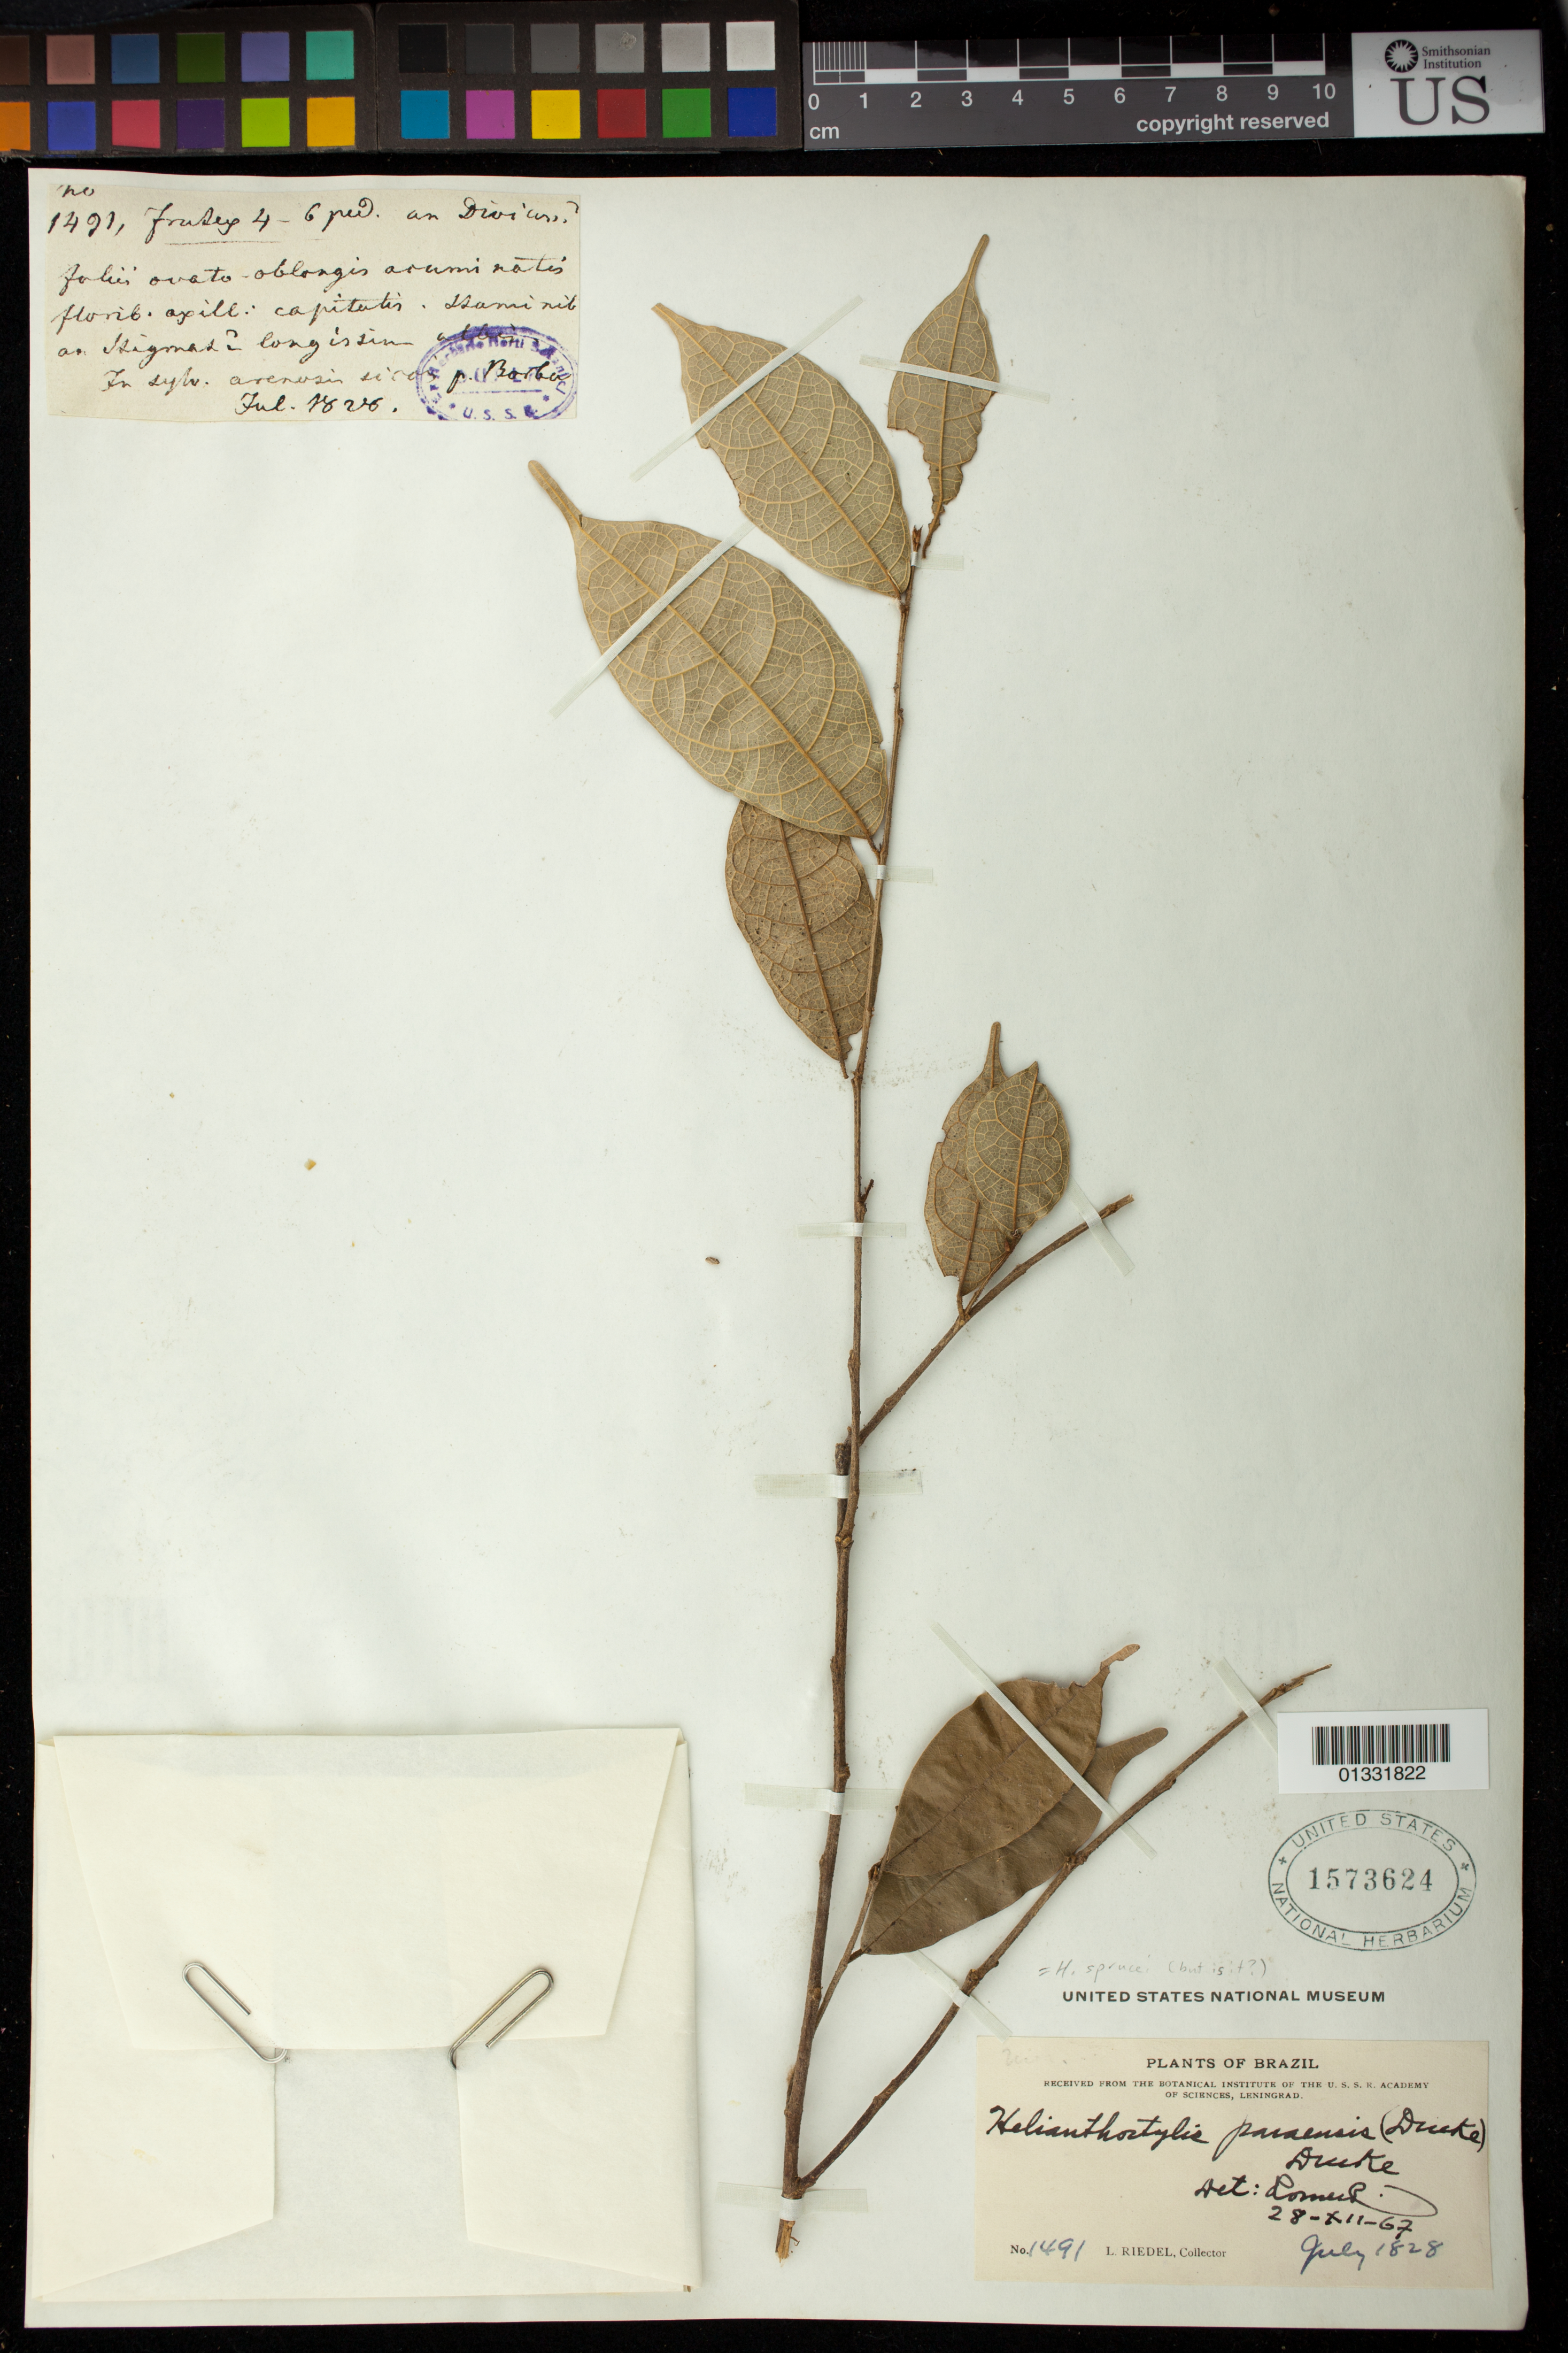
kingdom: Plantae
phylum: Tracheophyta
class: Magnoliopsida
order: Rosales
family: Moraceae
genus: Brosimum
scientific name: Brosimum sprucei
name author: (Baill.) E. M. Gardner & Zerega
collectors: L. Riedel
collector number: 1491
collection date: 1828-07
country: Brazil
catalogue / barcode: US 1573624